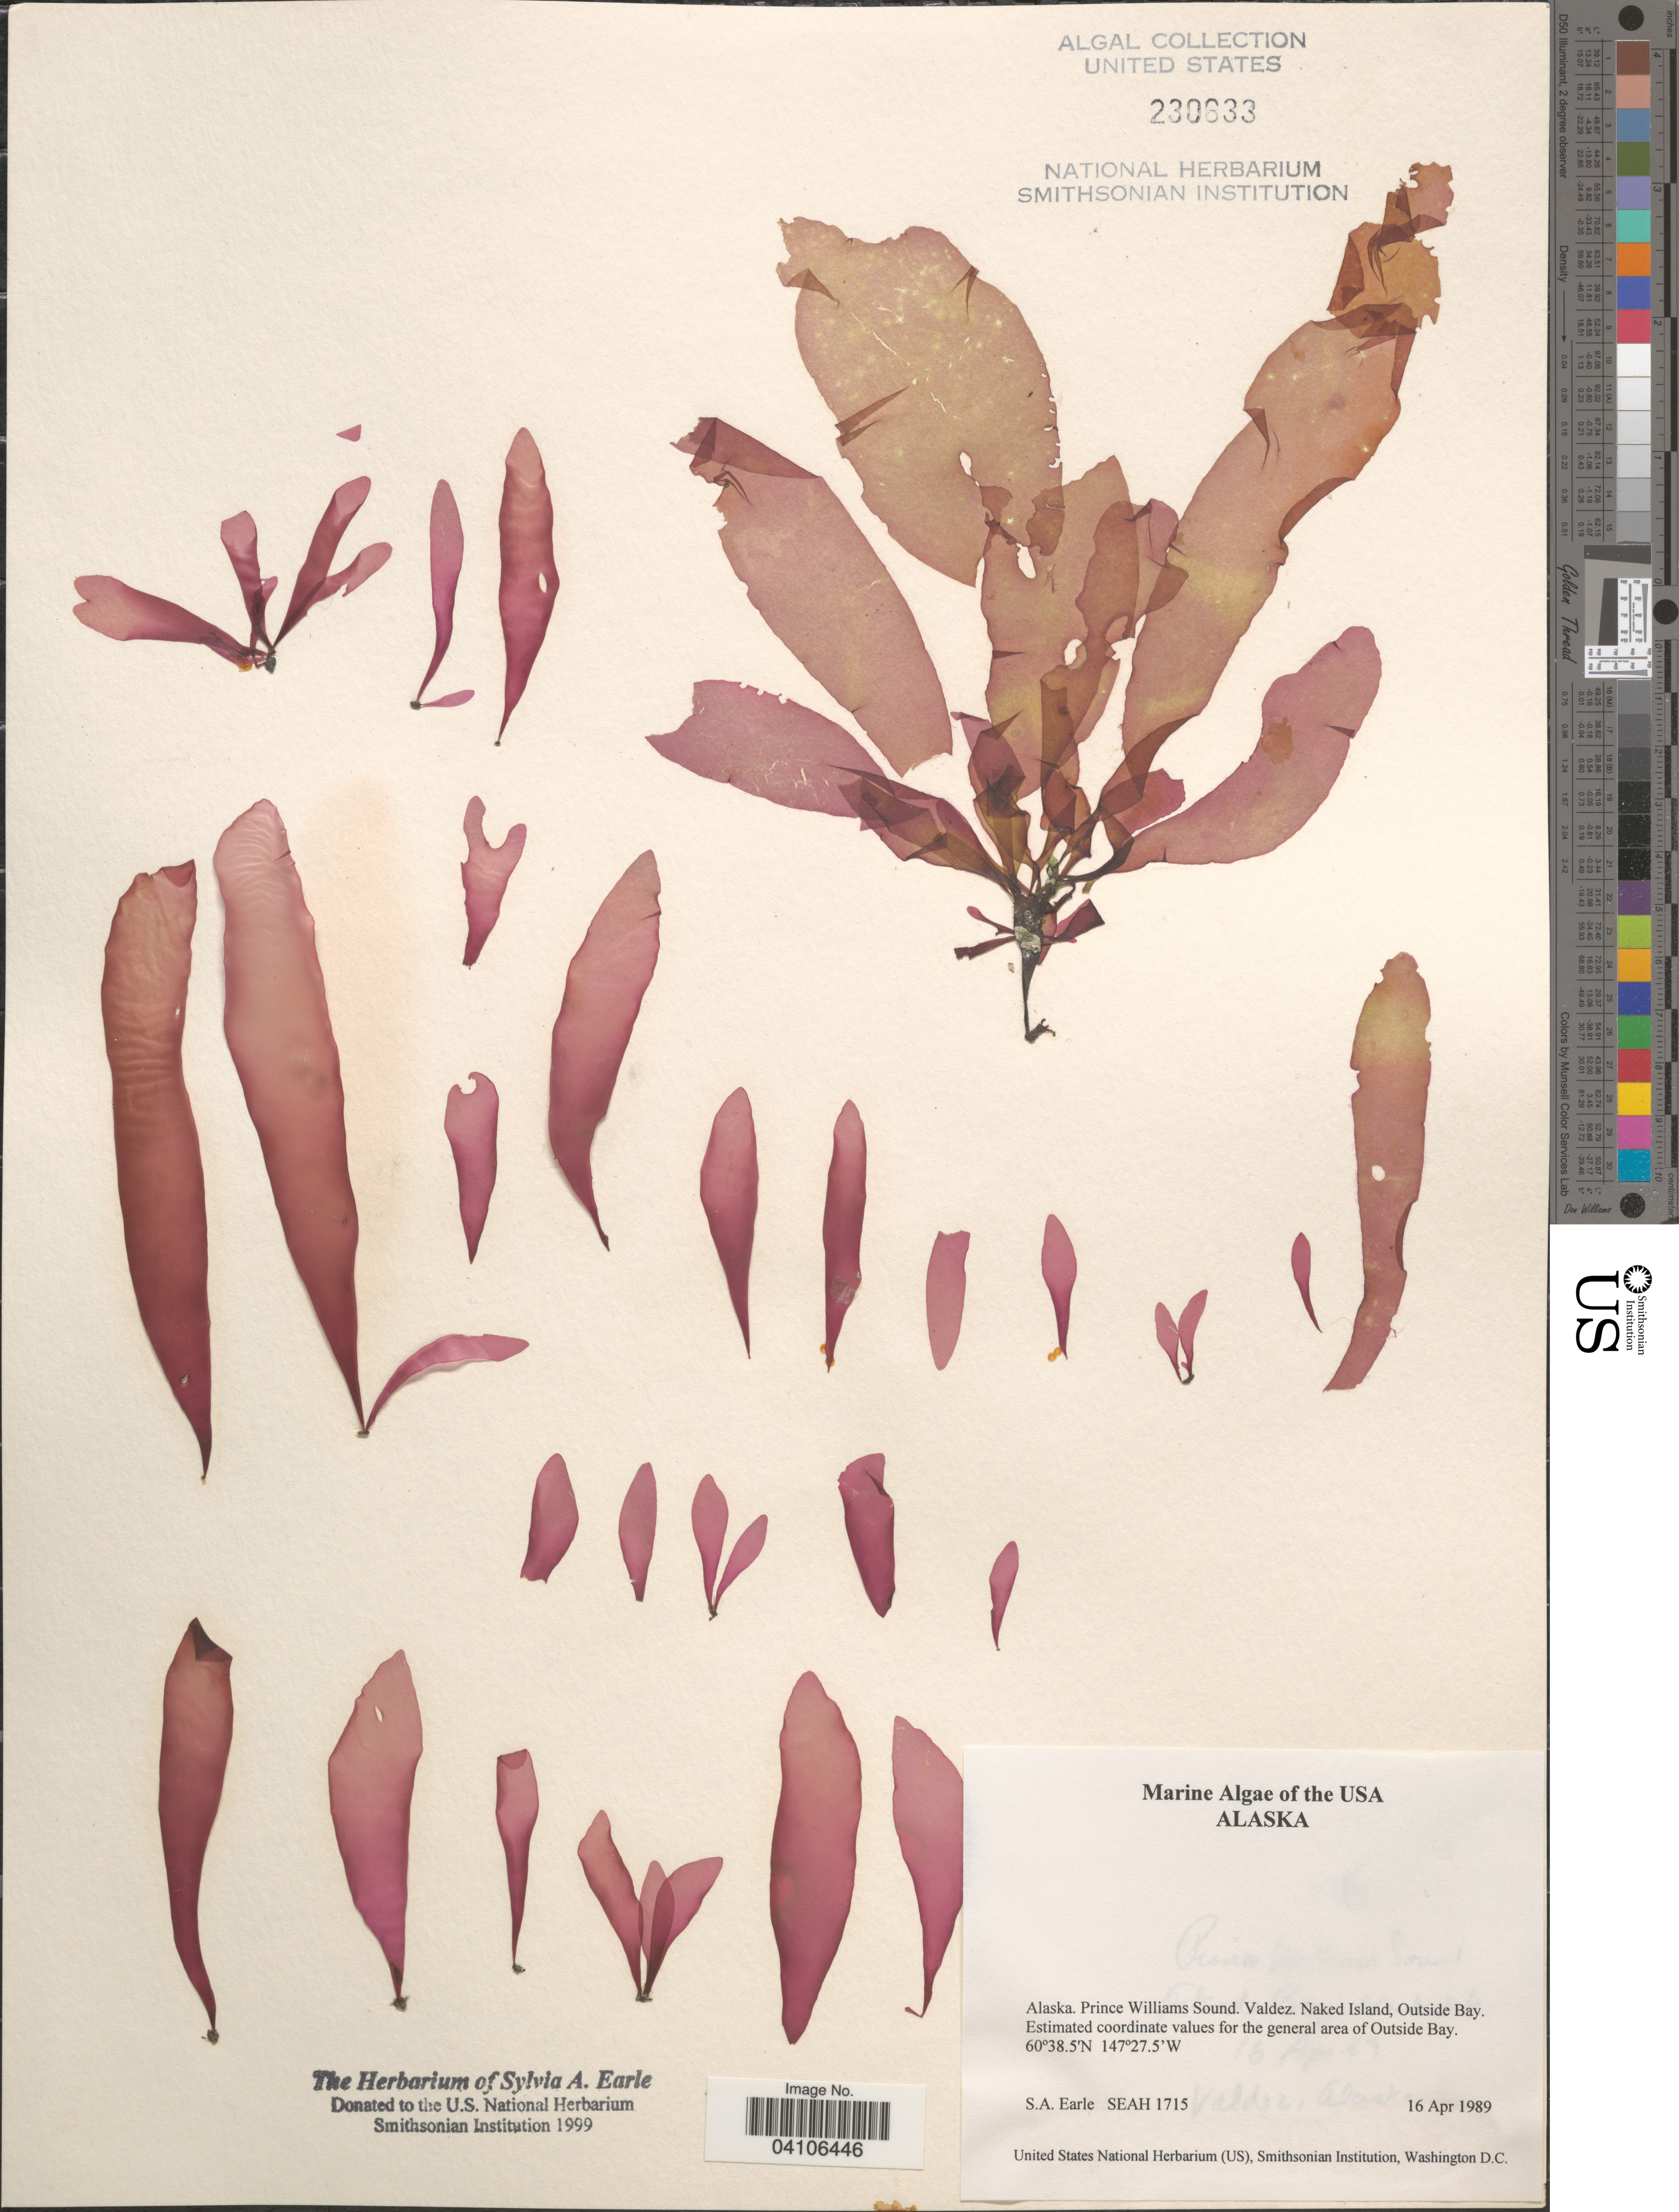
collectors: S. A. Earle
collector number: SEAH1715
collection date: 1989-04-16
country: United States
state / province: Alaska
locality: Prince Williams Sound. Valdez. Naked Island, Outside Bay. Estimated coordinate values for the general area of Outside Bay.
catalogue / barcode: US 230633